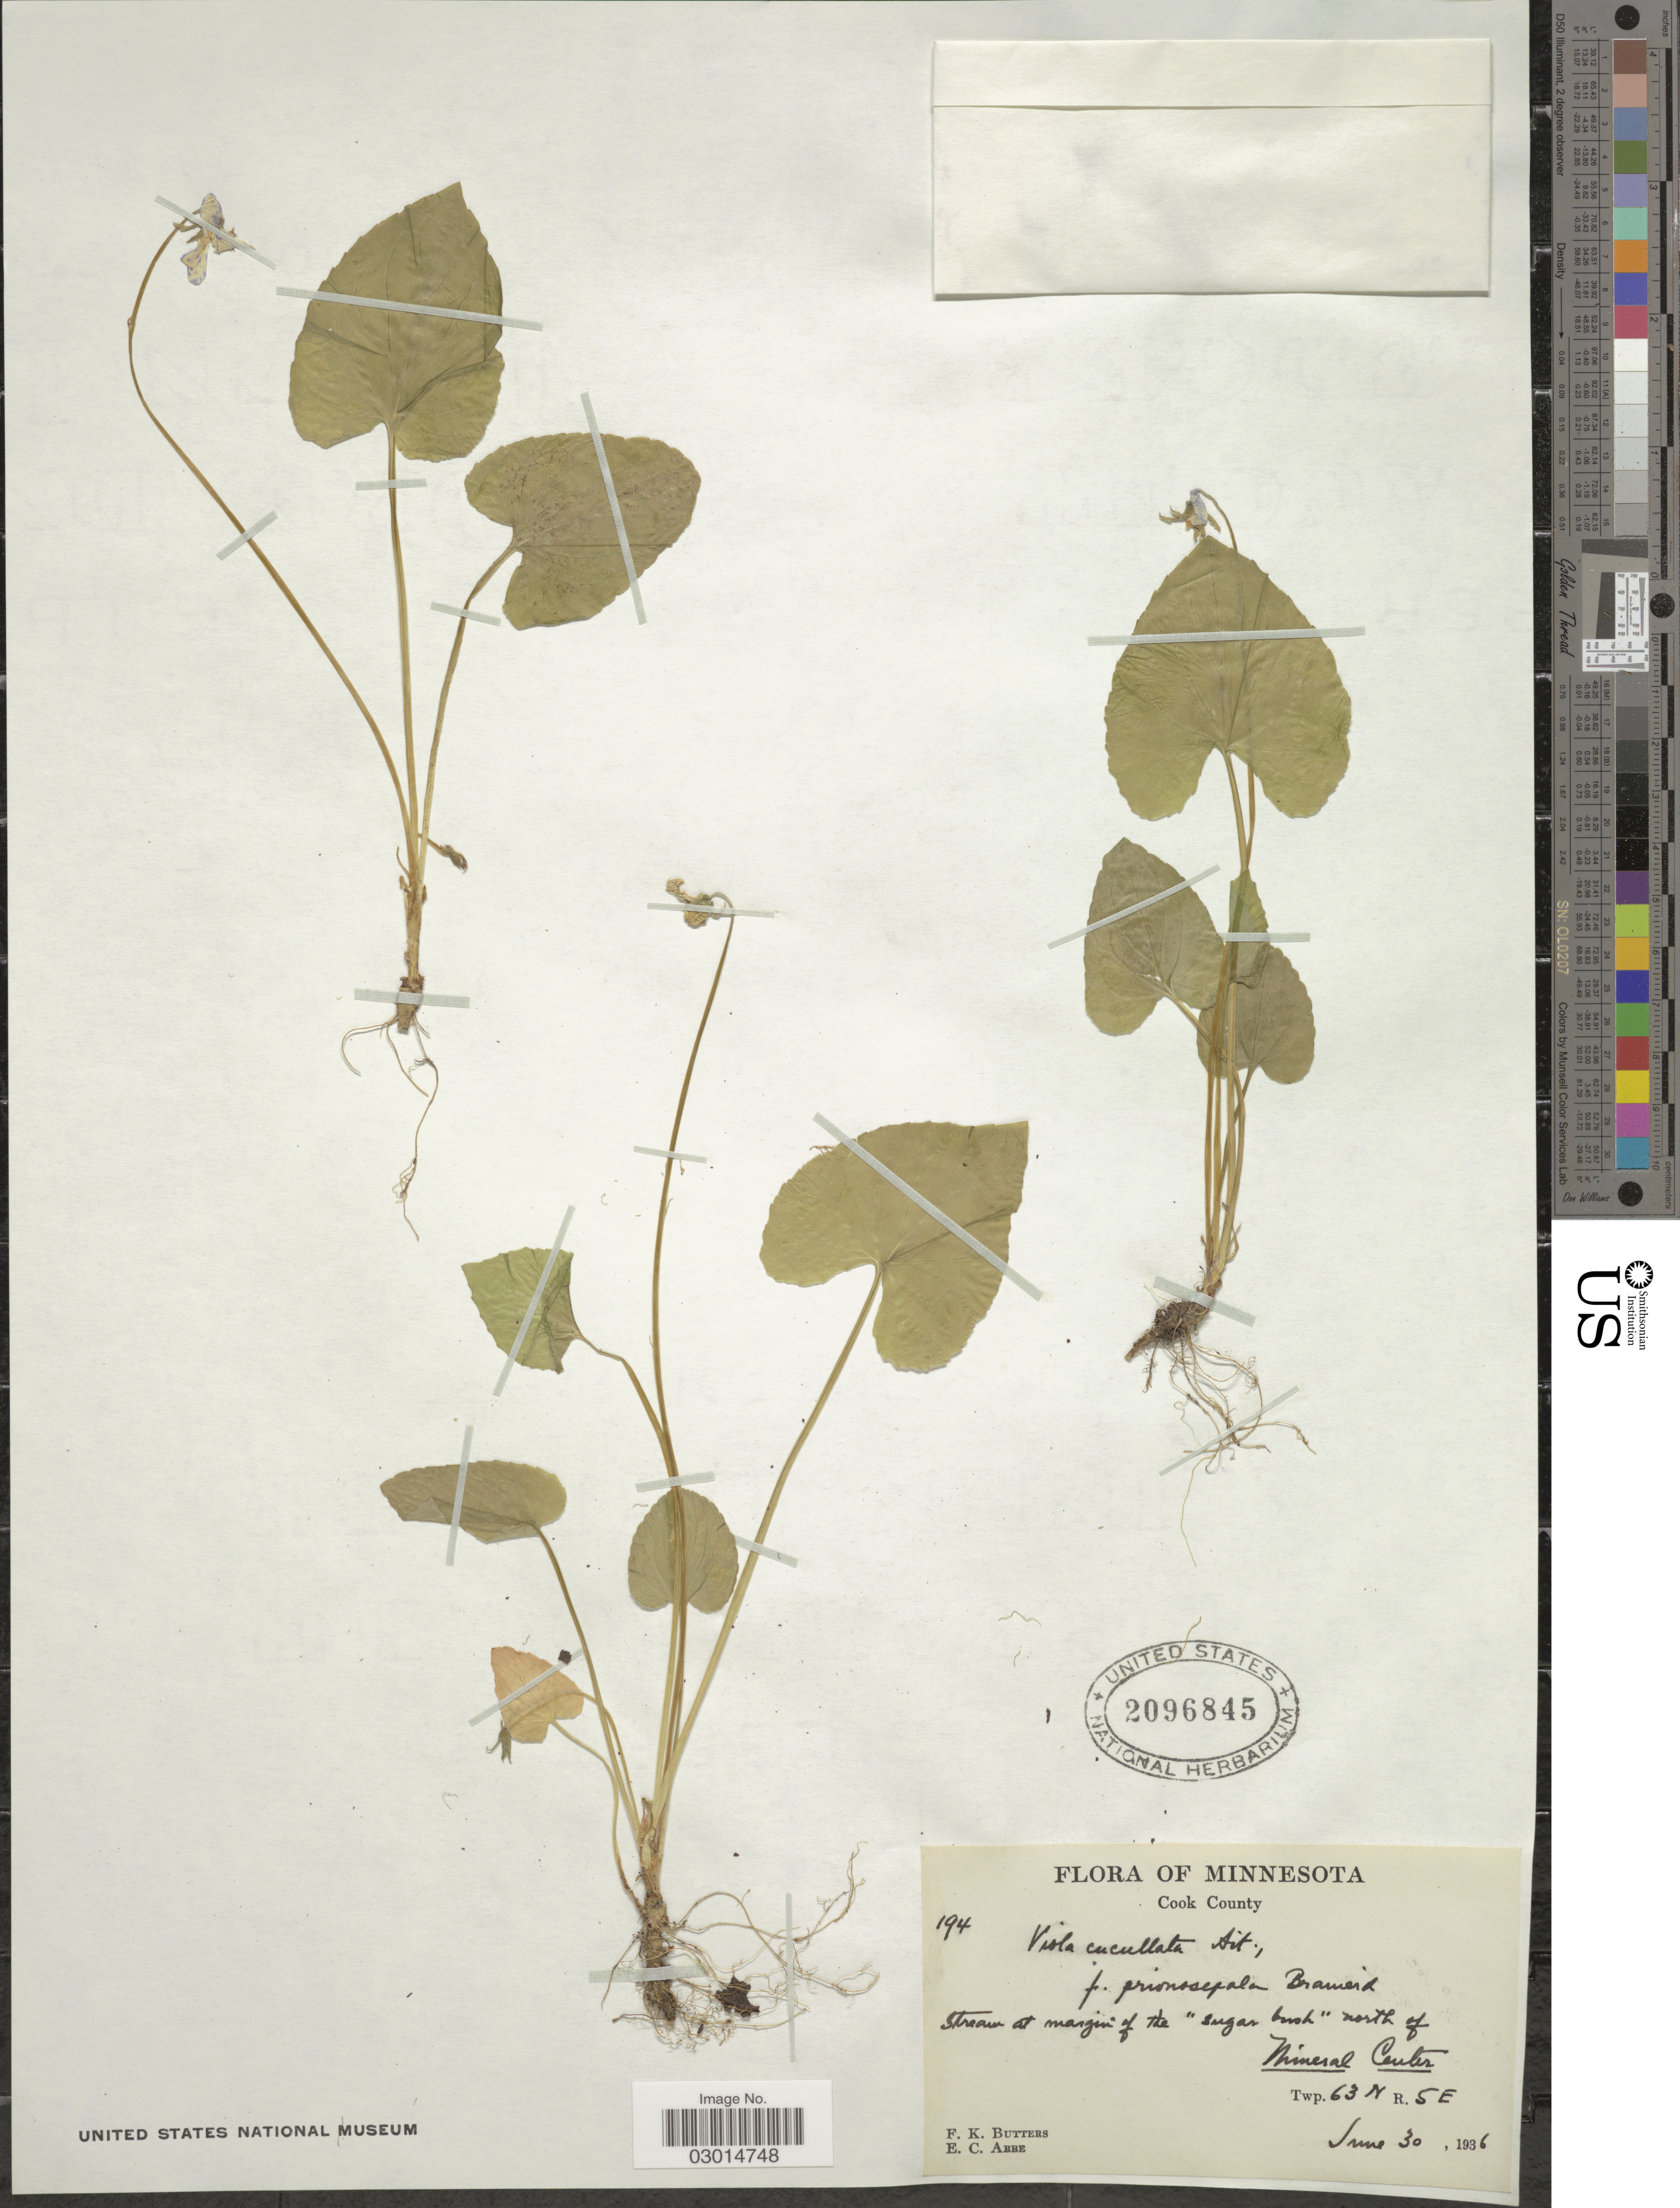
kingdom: Plantae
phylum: Tracheophyta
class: Magnoliopsida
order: Malpighiales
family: Violaceae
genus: Viola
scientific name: Viola cucullata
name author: Aiton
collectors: F. K. Butters & E. C. Abbe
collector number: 194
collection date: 1936-06-30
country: United States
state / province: Minnesota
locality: Cook County. Stream at margin of the "sugar bush" north of Mineral Center. Twp. 63 N R. 5 E.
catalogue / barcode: US 2096845